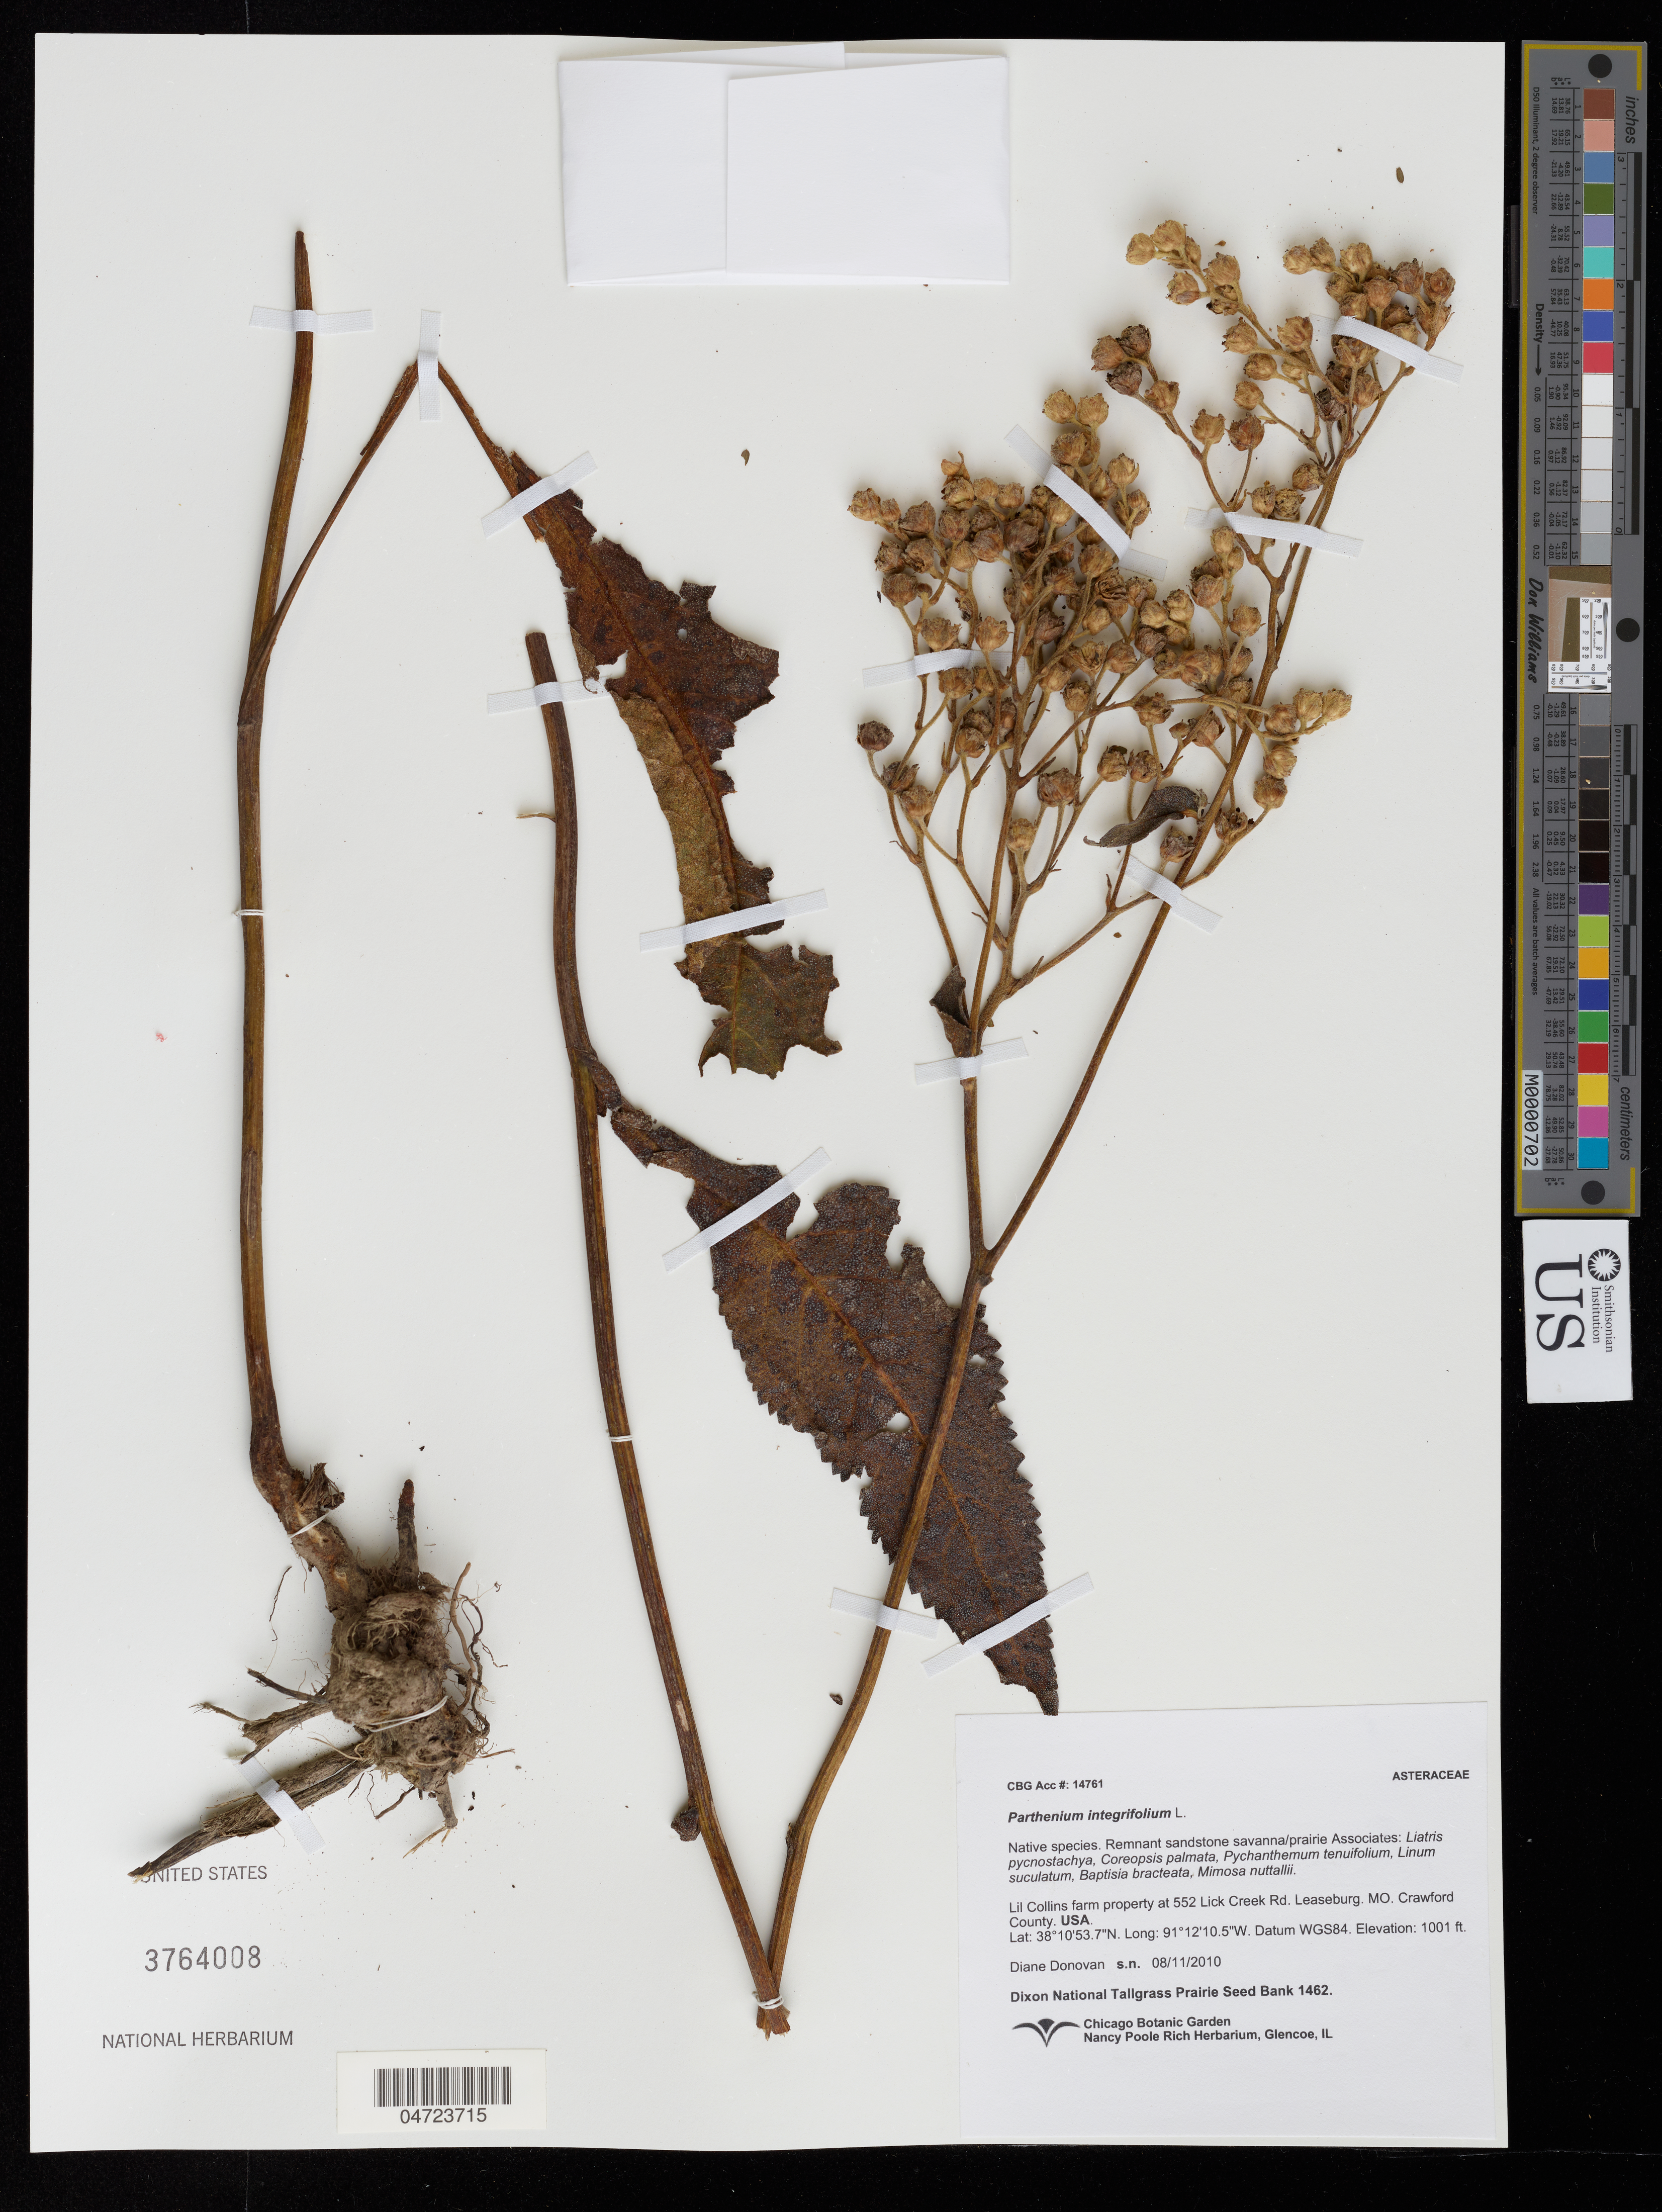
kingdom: Plantae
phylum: Tracheophyta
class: Magnoliopsida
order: Asterales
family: Asteraceae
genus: Parthenium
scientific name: Parthenium integrifolium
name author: L.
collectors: D. Donovan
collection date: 2010-08-11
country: United States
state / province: Missouri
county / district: Crawford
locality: Lil Collins farm property at 552 Lick Creek Rd. Leaseburg. Crawford County.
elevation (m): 305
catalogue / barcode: US 3764008